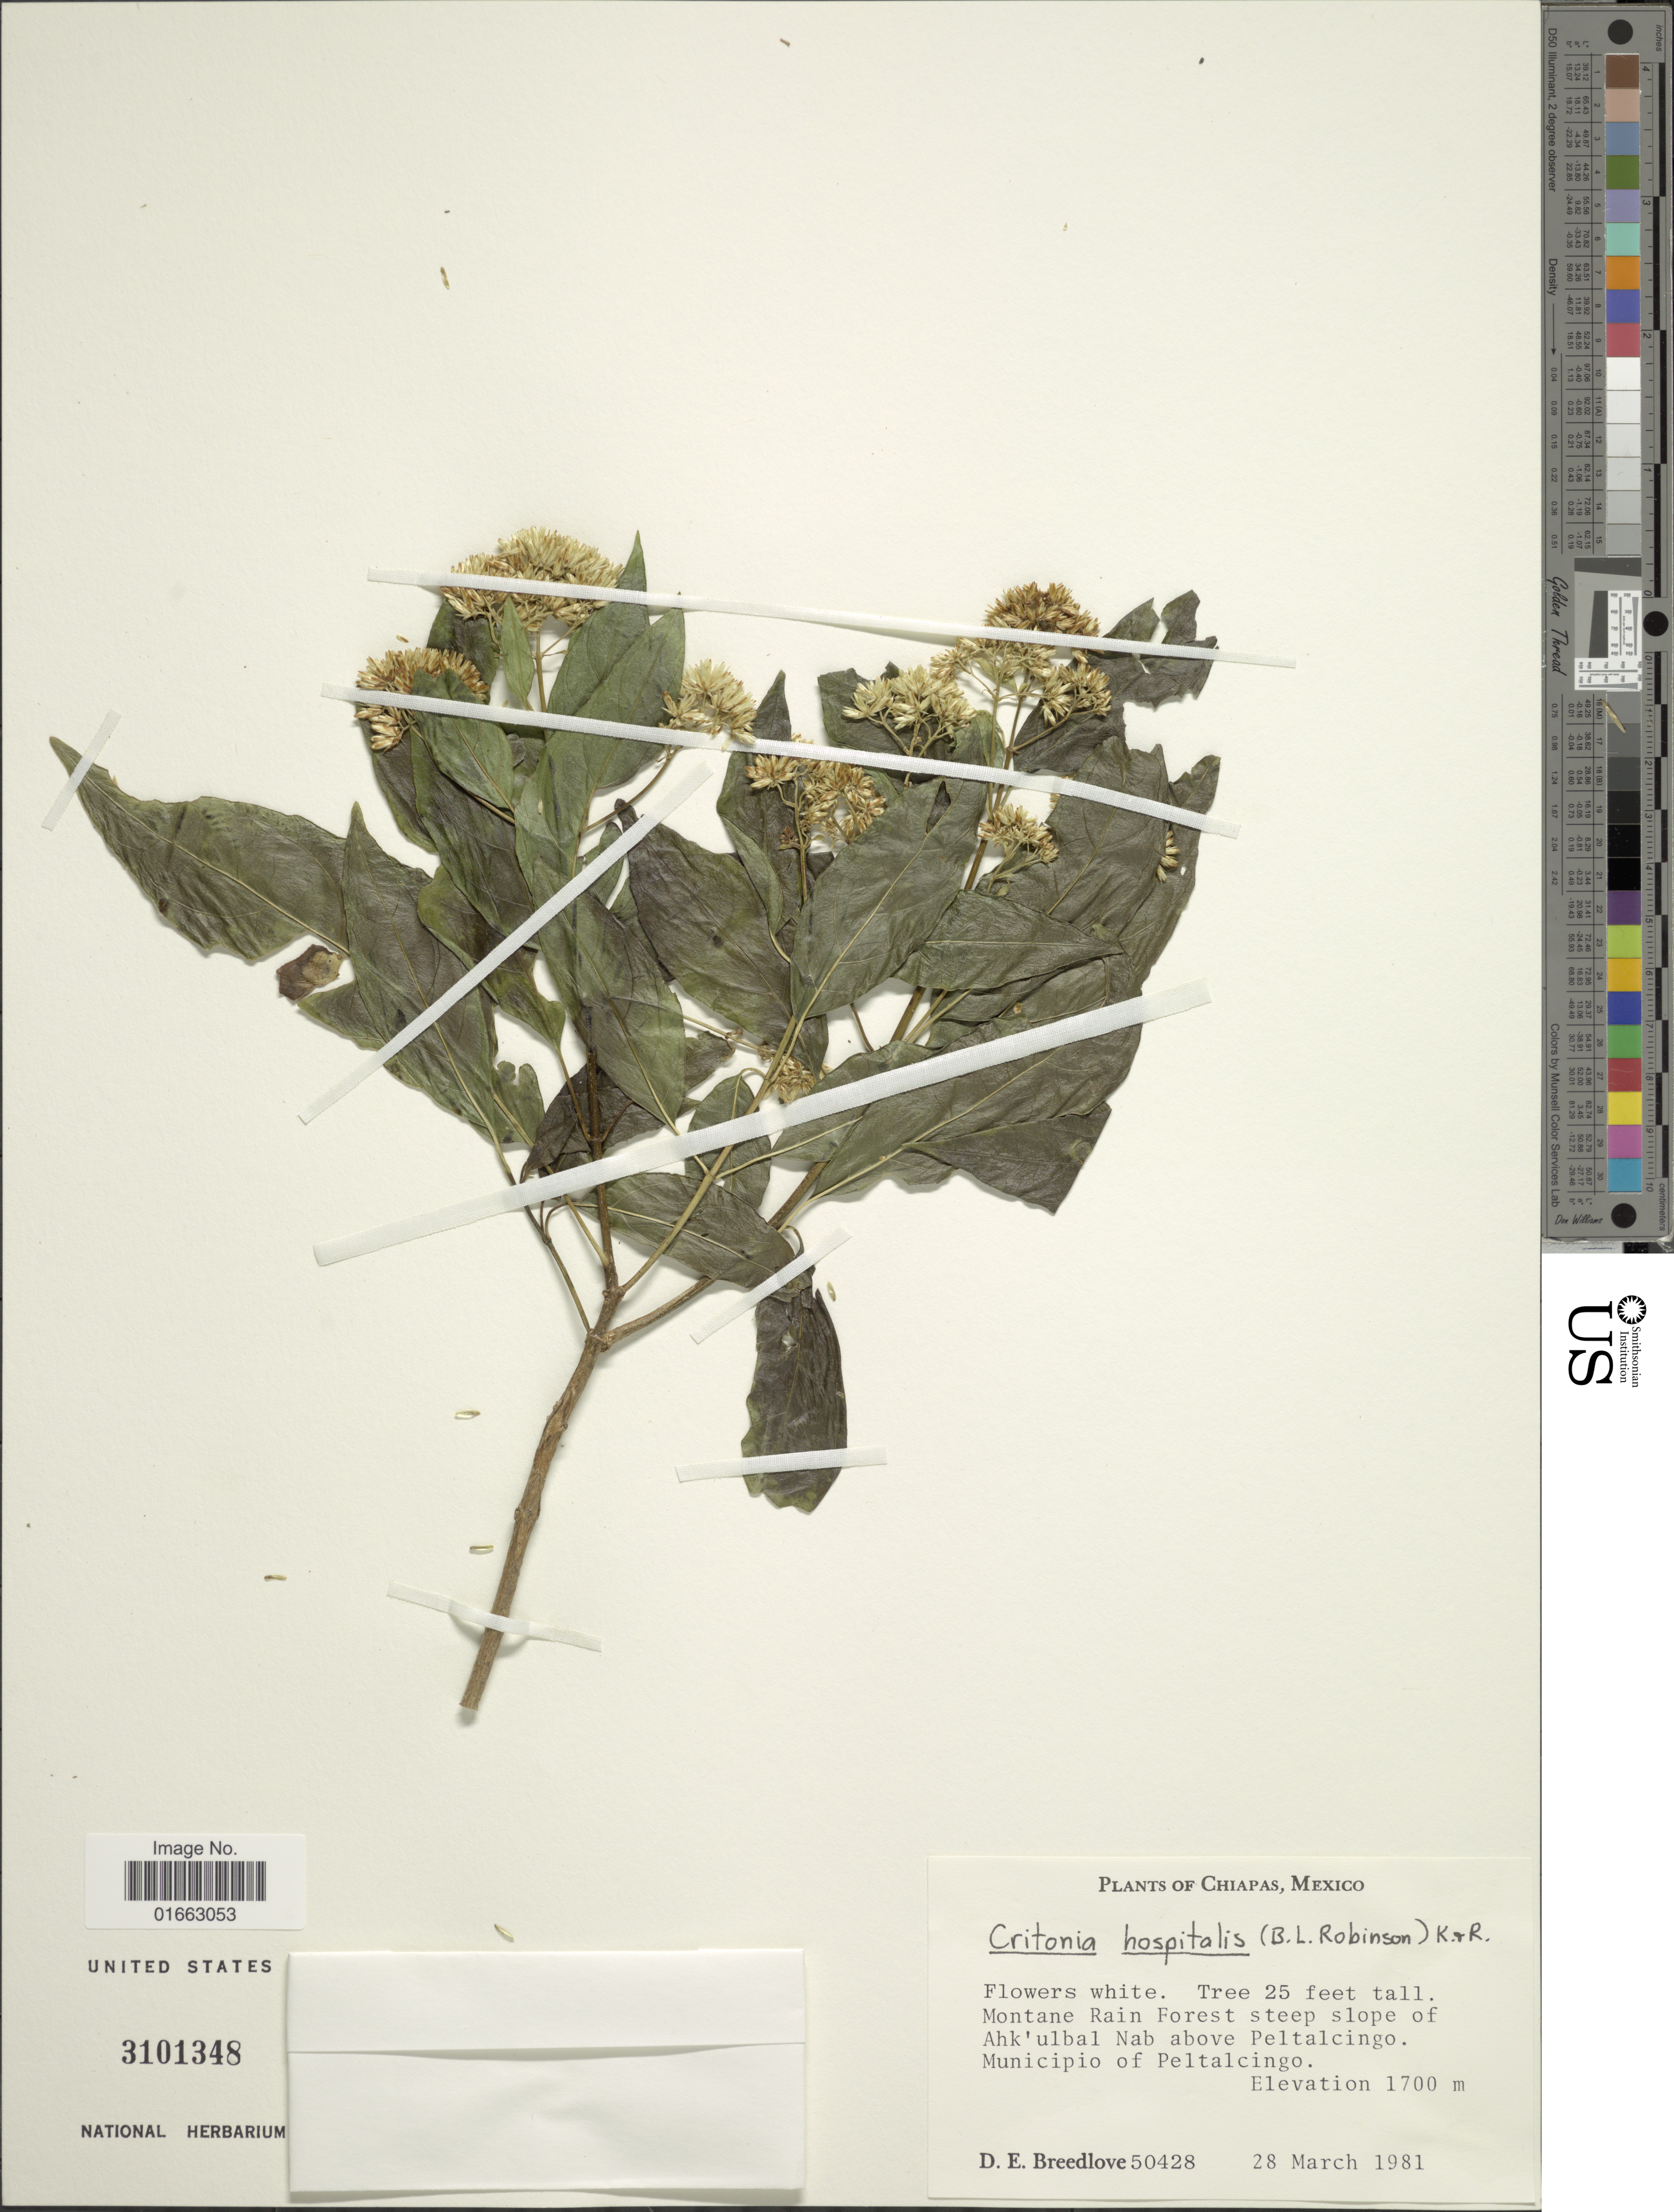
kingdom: Plantae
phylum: Tracheophyta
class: Magnoliopsida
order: Asterales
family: Asteraceae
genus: Critonia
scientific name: Critonia tuxtlae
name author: R.M. King & H. Rob.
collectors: D. E. Breedlove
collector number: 50428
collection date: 1981-03-28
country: Mexico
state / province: Chiapas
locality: Montane Rain Forest steep slope of Ahk'ulbal Nab above Peltalcingo, Municipio of Petalcingo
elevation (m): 1700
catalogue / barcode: US 3101348